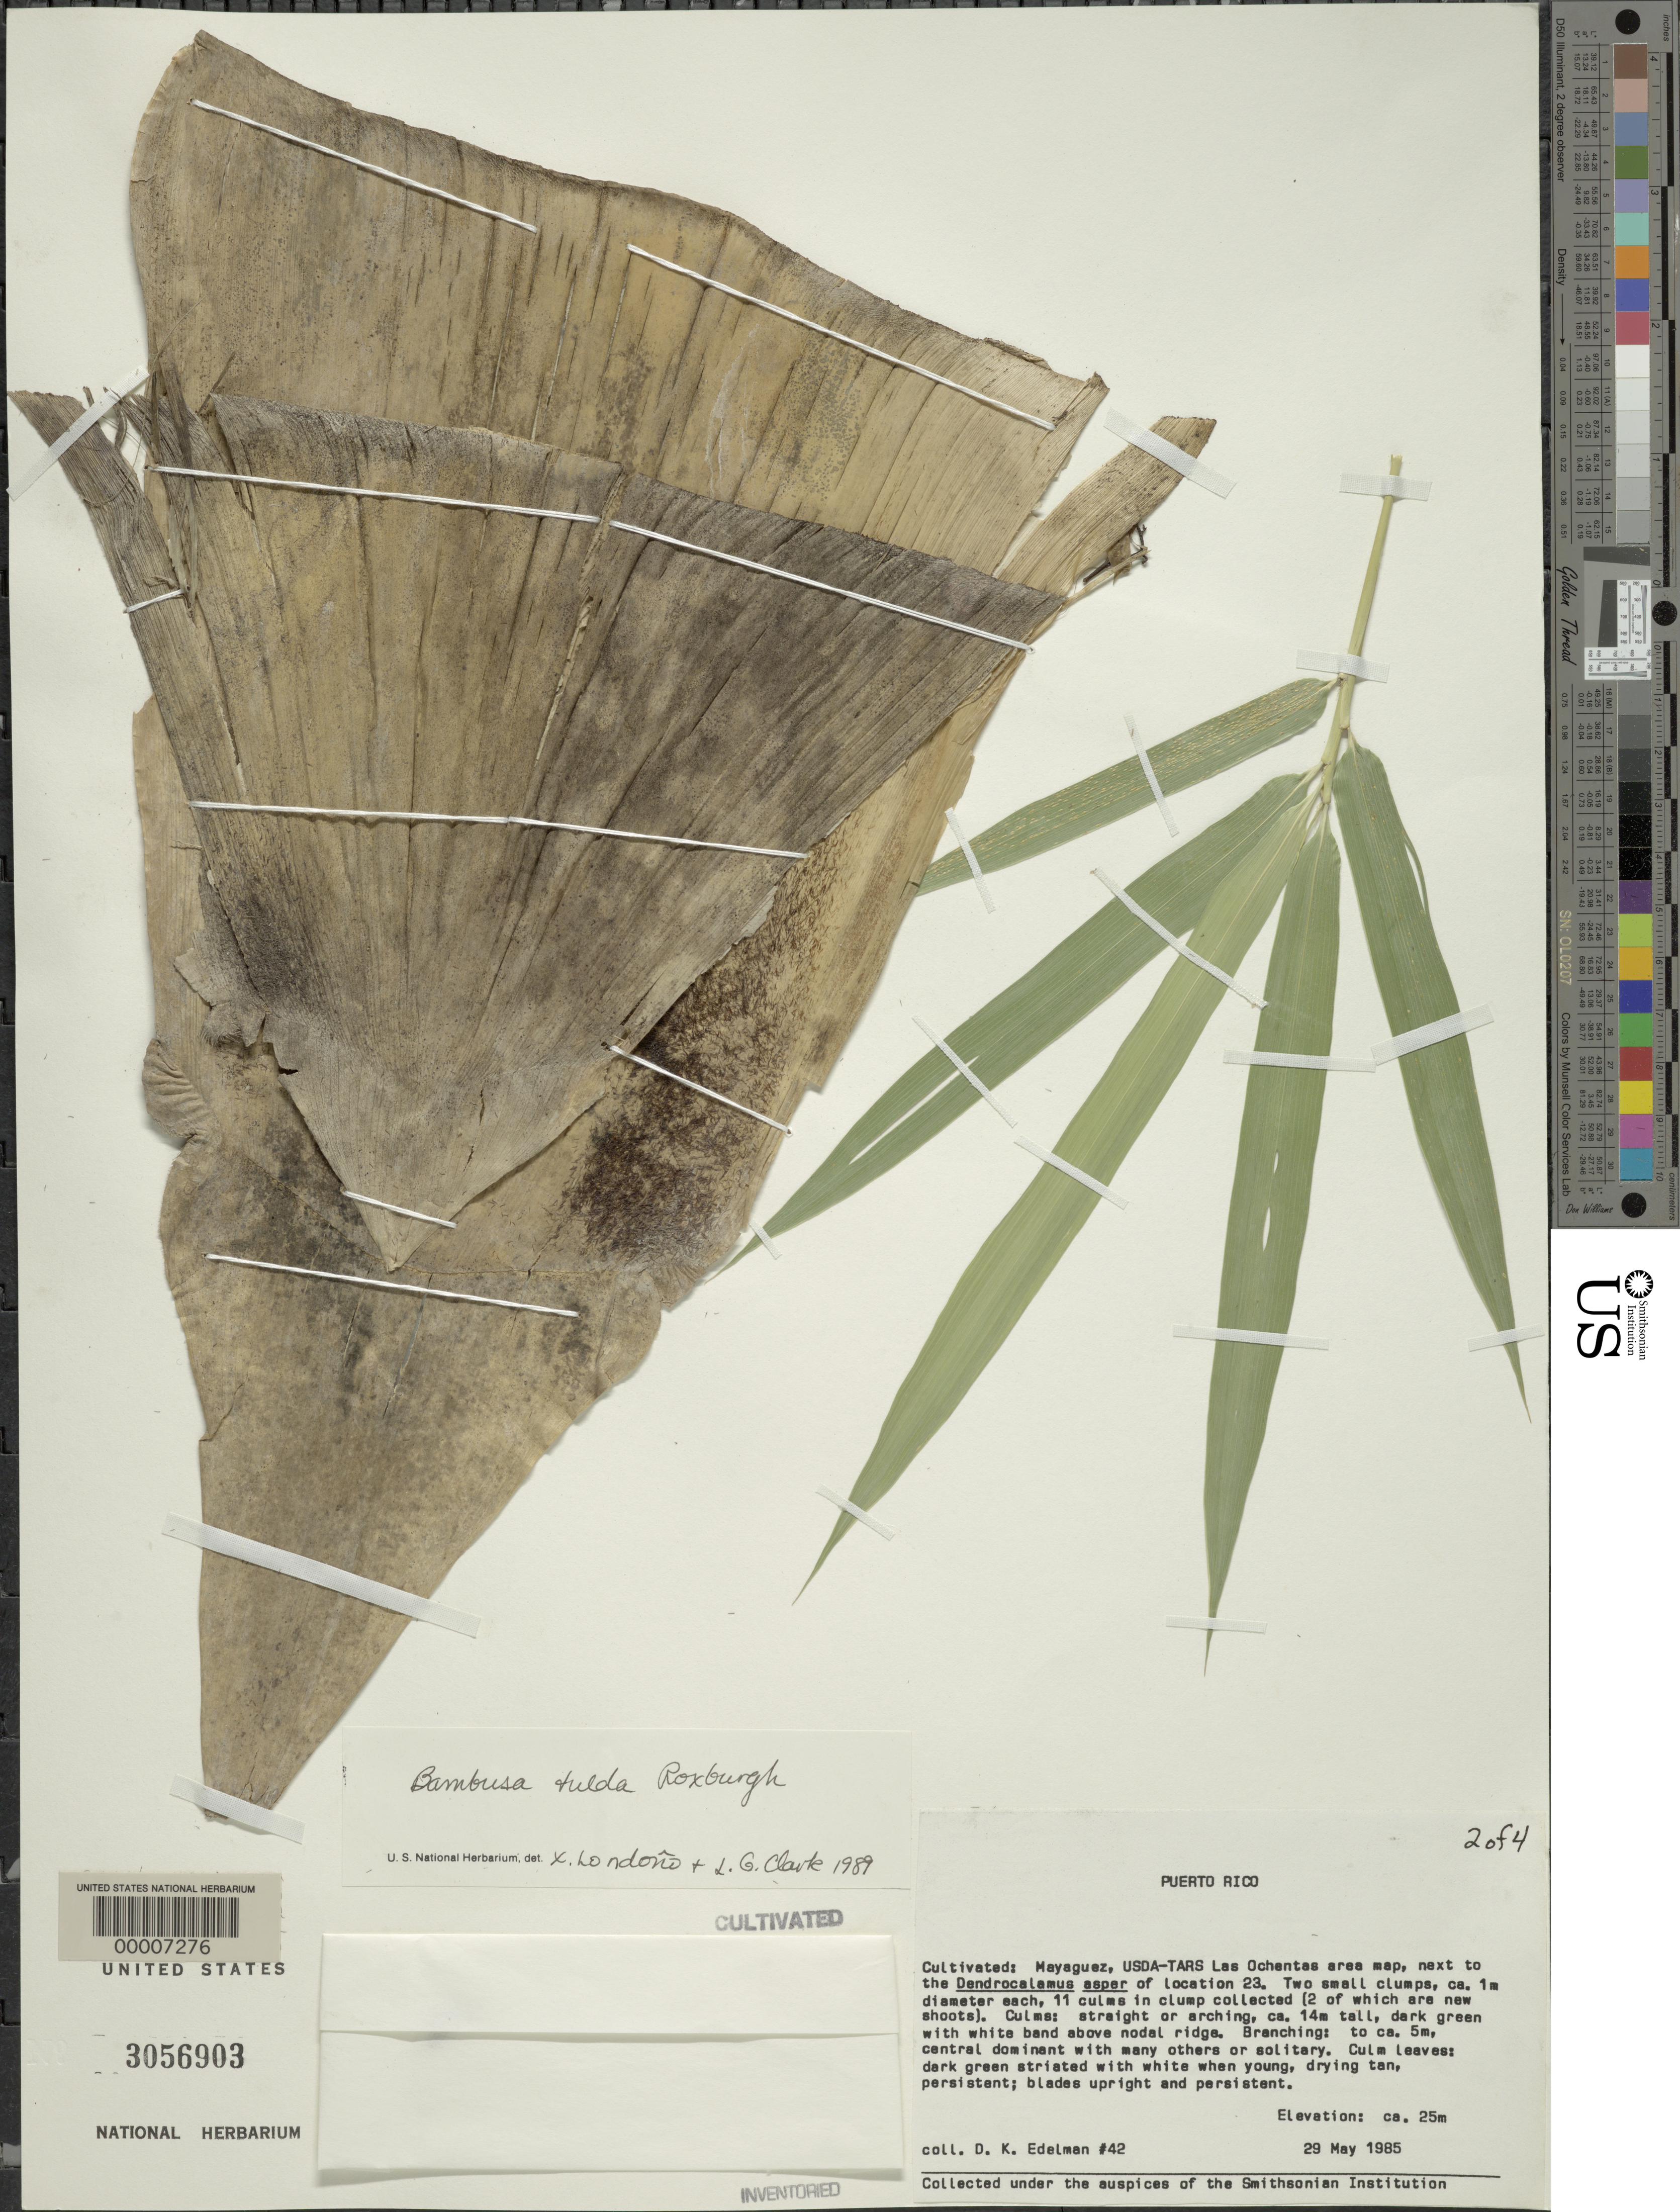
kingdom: Plantae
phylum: Tracheophyta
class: Liliopsida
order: Poales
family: Poaceae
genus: Bambusa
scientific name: Bambusa tulda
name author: Roxb.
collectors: D. Edelman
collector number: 42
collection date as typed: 29 May 1985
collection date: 1985-05-29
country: Puerto Rico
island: Greater Antilles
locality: Mayaguez, usda-tars, las ochentas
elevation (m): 25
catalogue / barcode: US 3056903